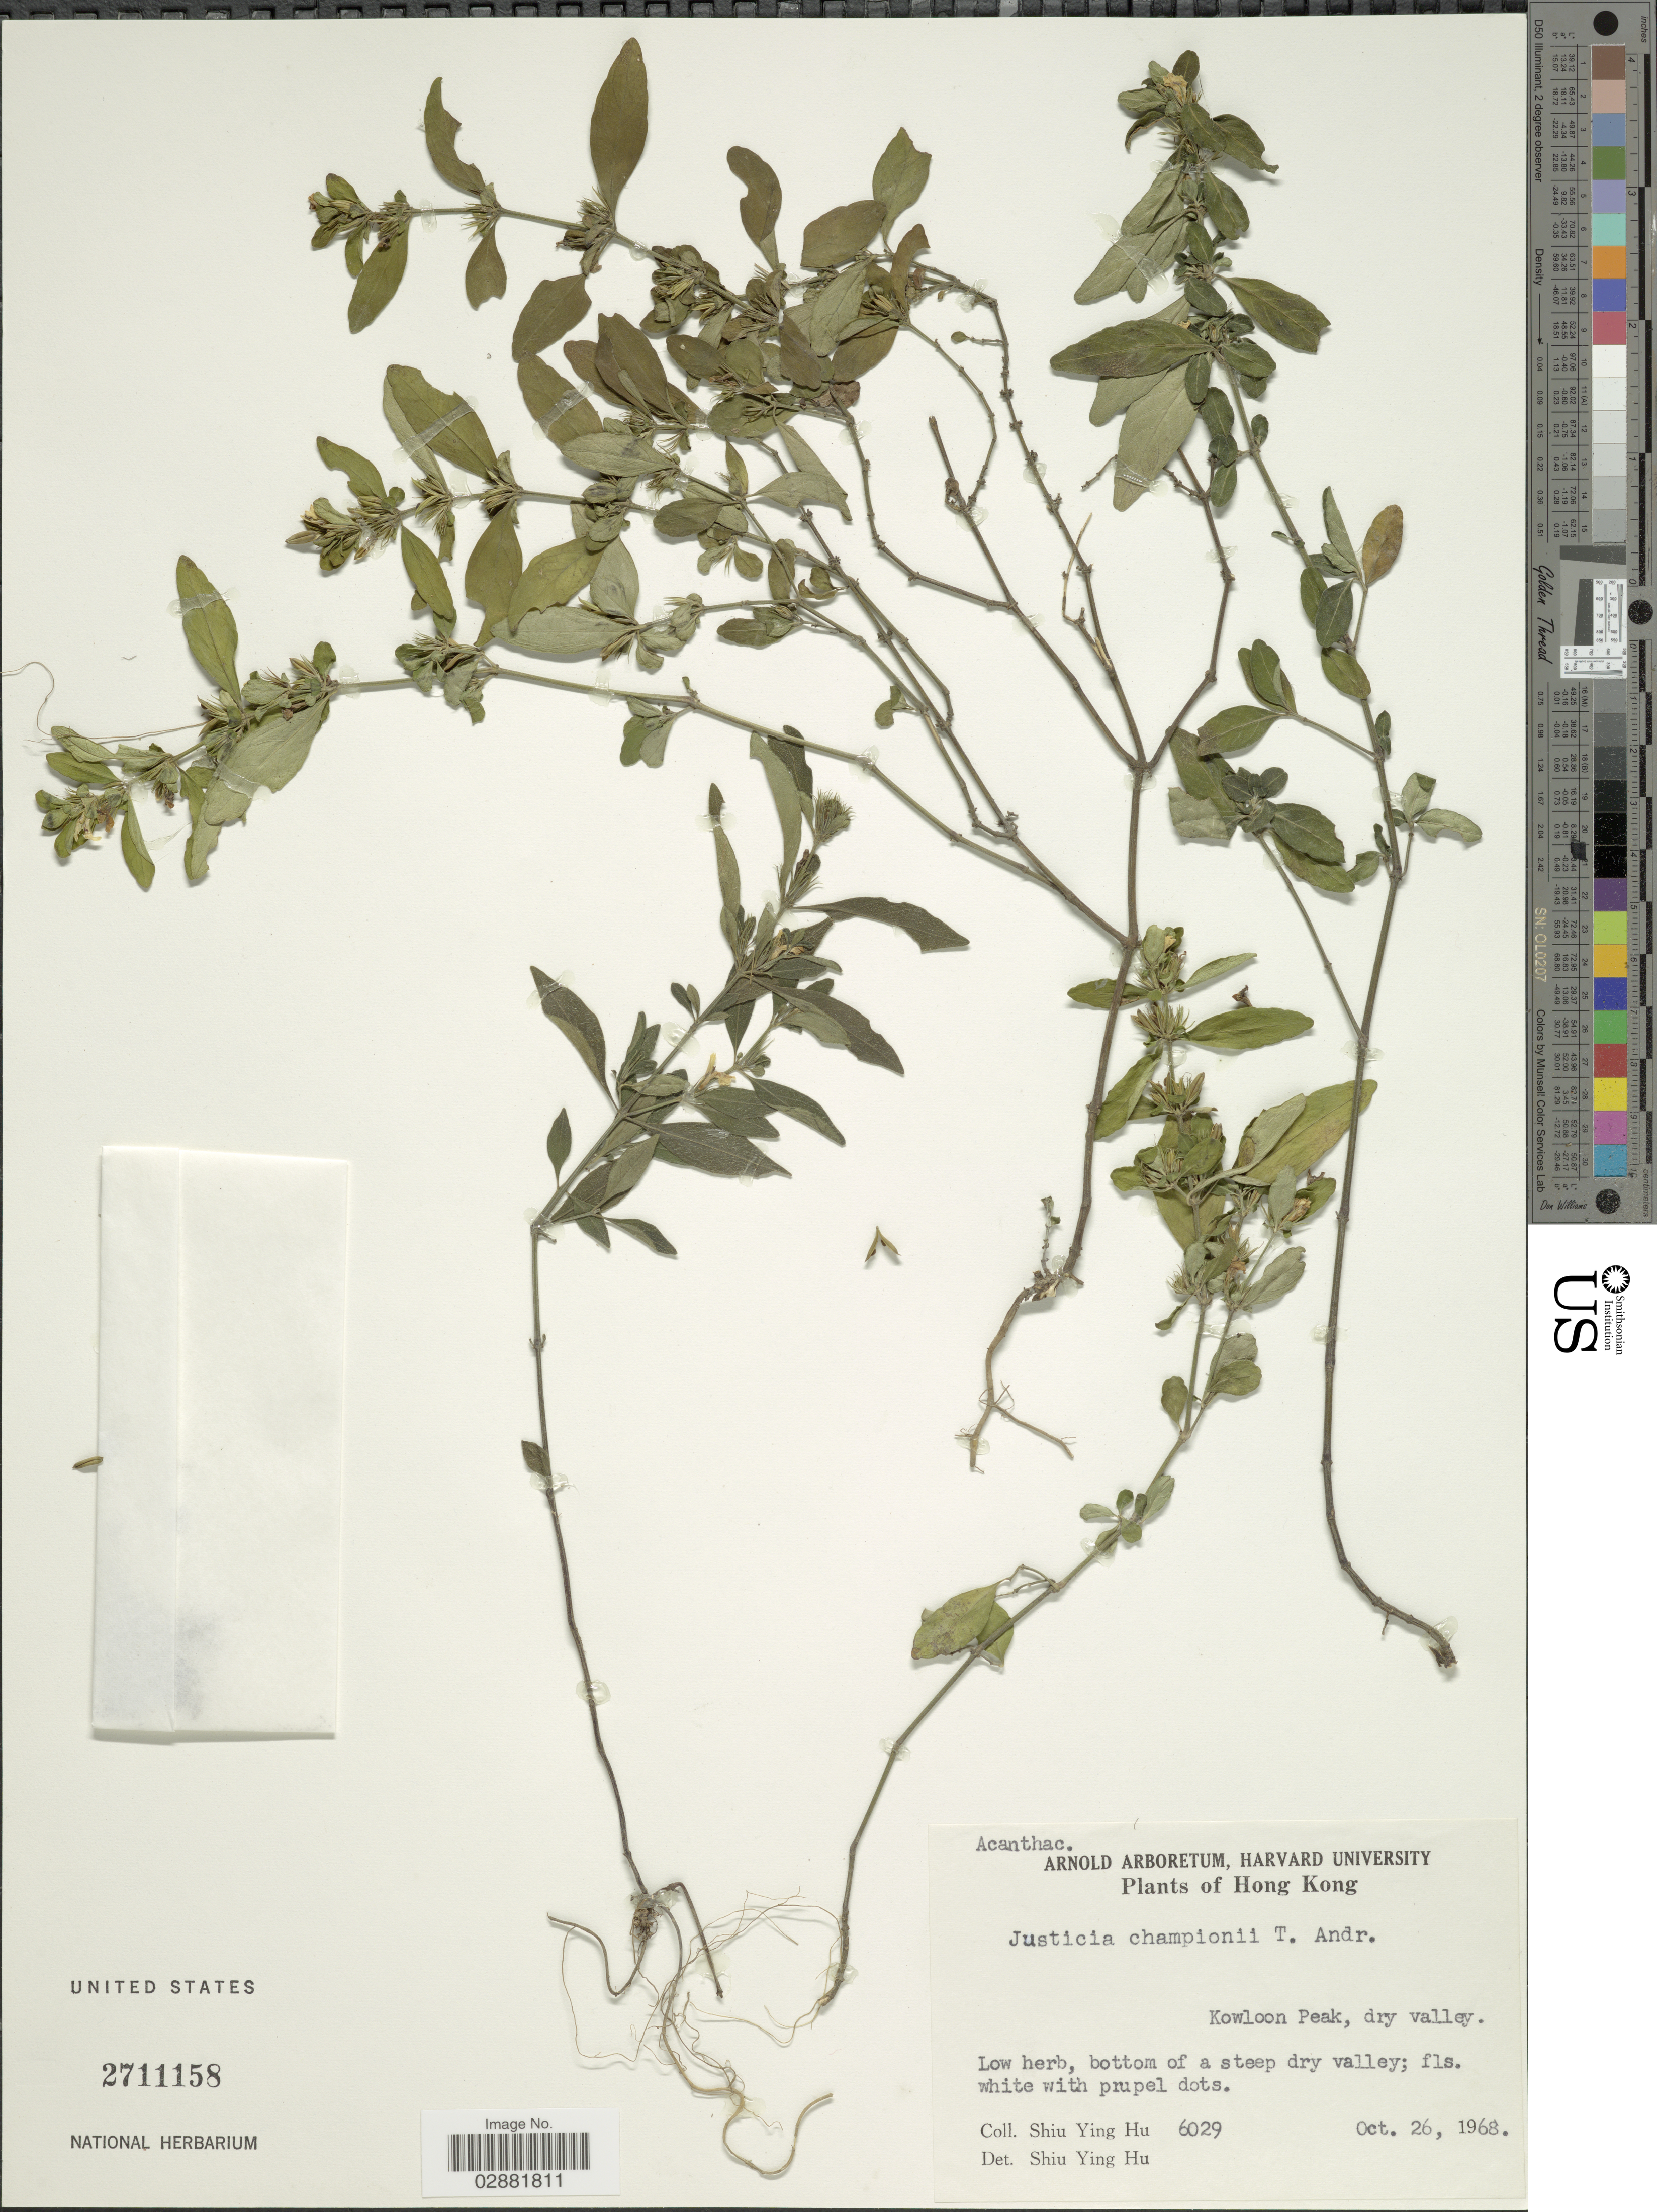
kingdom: Plantae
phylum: Tracheophyta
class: Magnoliopsida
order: Lamiales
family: Acanthaceae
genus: Justicia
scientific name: Justicia championii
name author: T. Anderson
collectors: S. Y. Hu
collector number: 6029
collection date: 1968-10-26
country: China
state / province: Hong Kong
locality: Kowloon Peak, dry valley.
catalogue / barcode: US 2711158